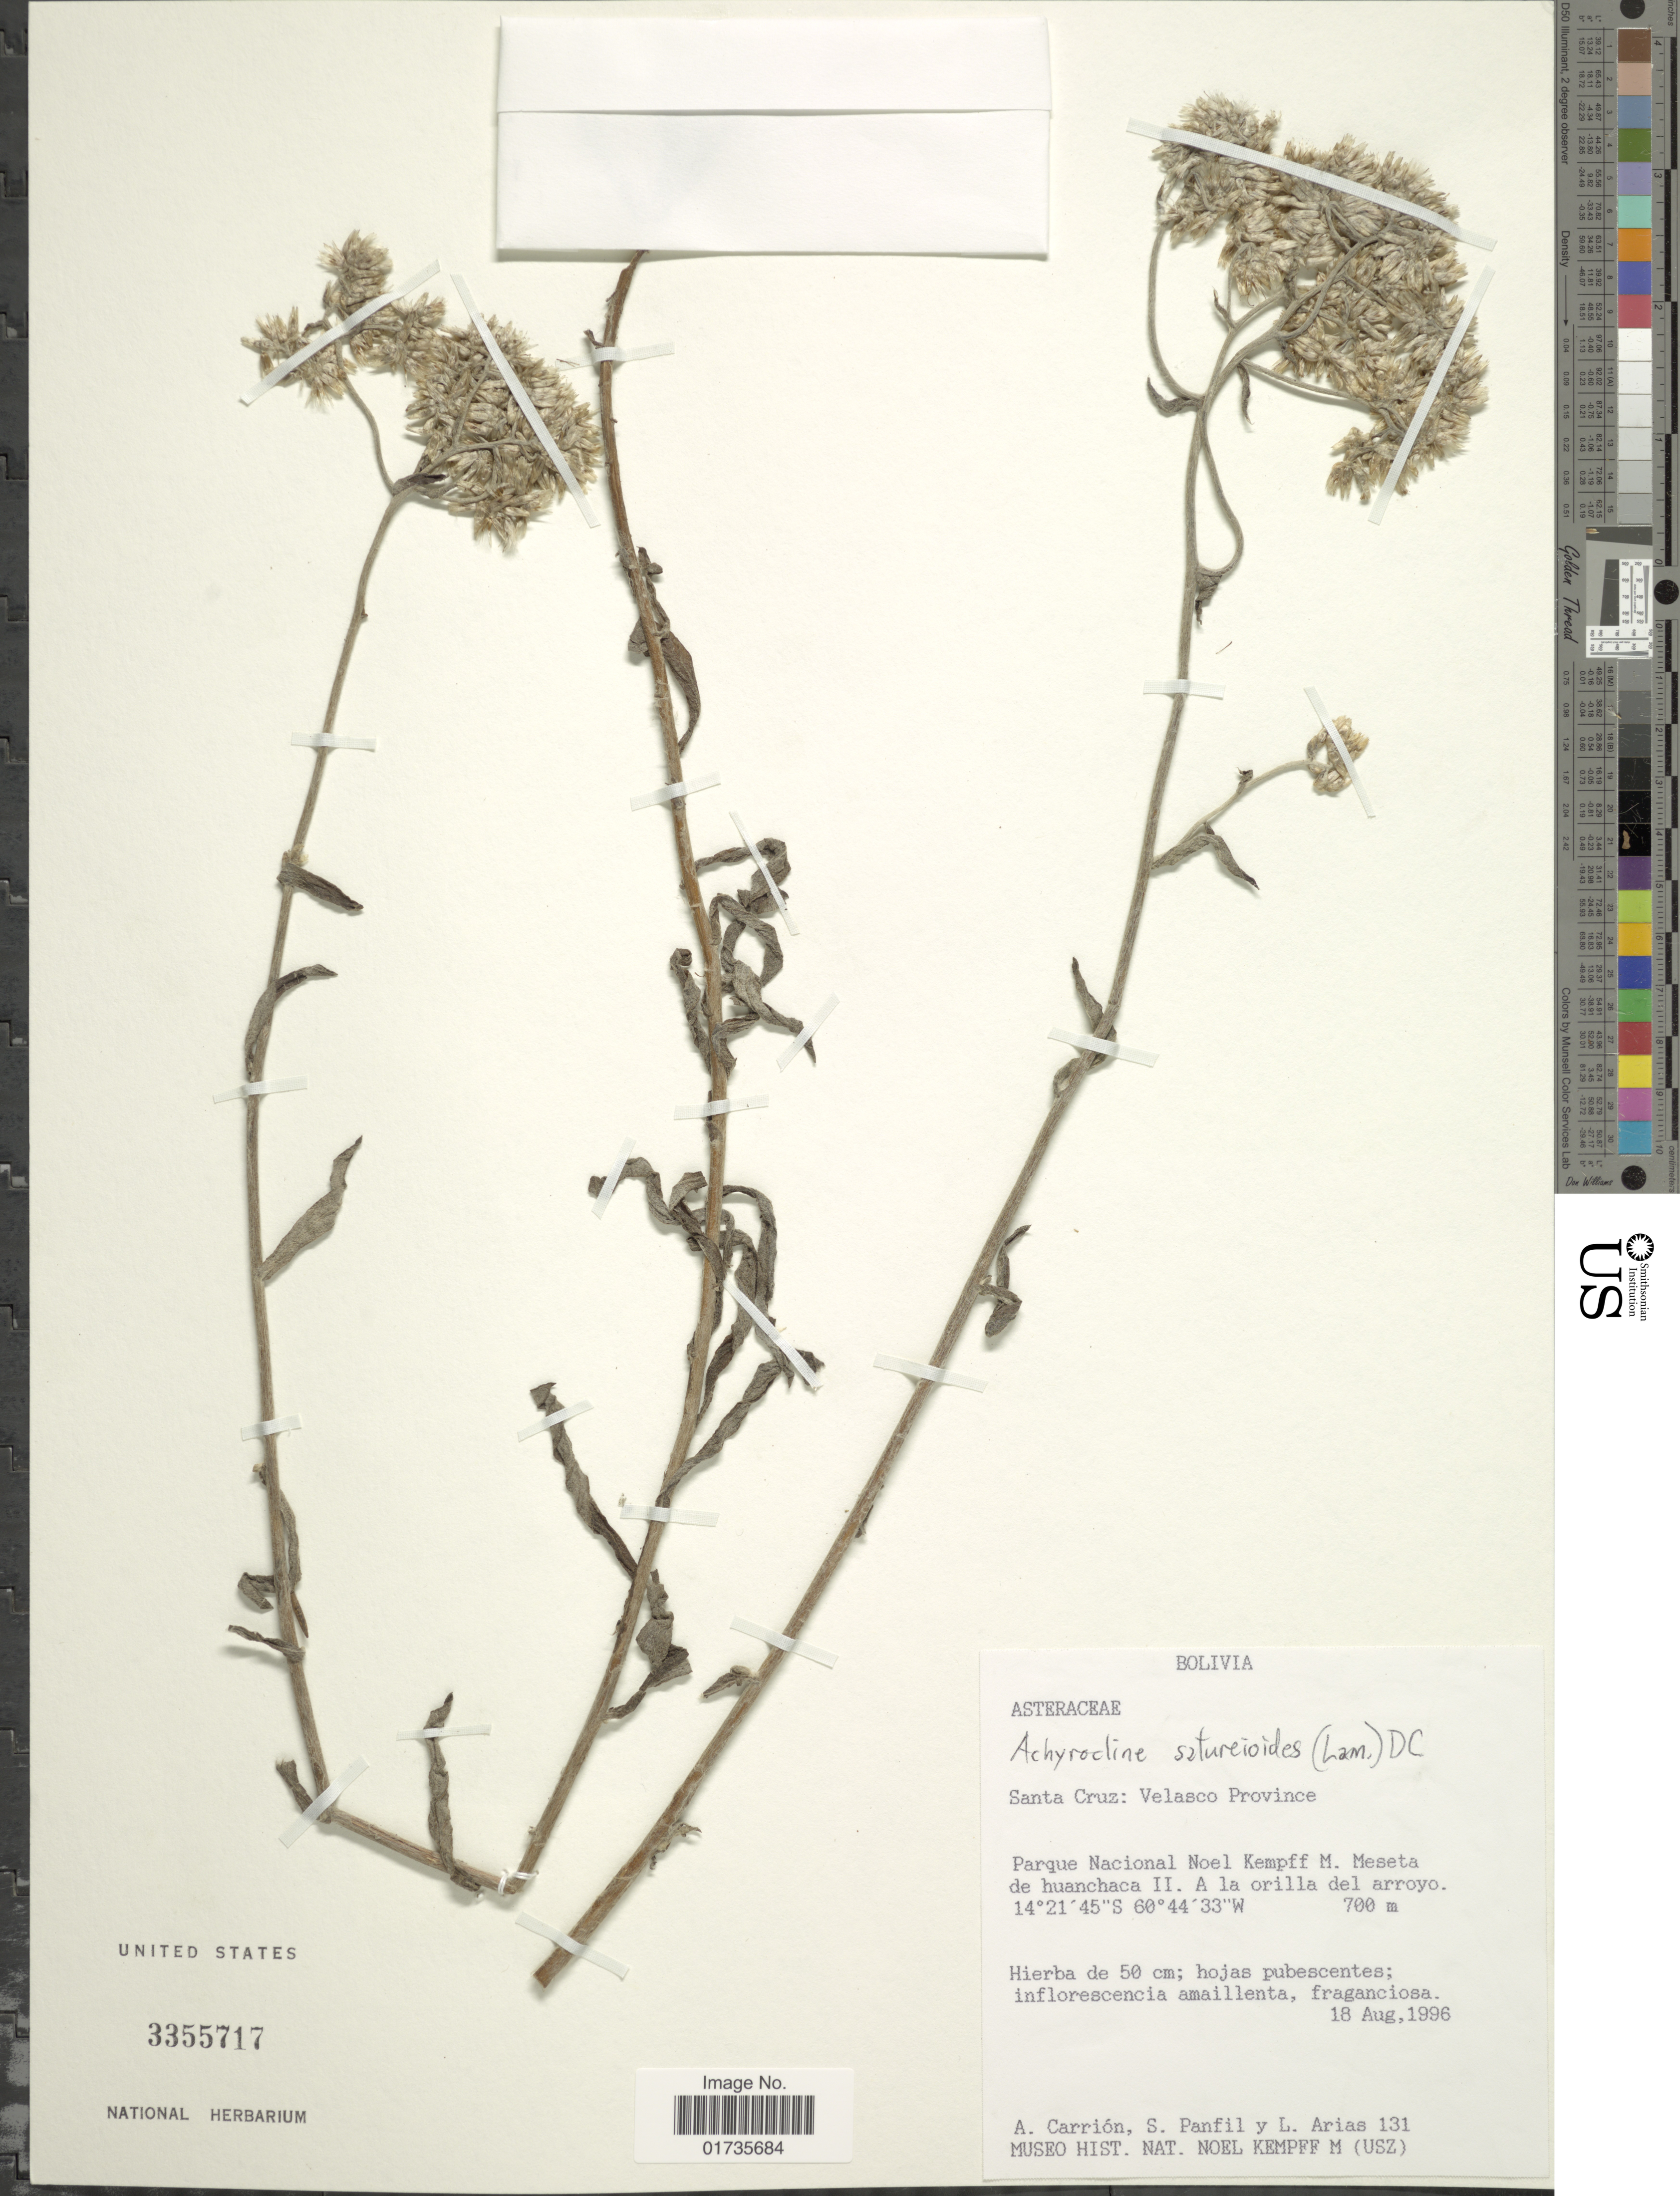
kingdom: Plantae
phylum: Tracheophyta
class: Magnoliopsida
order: Asterales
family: Asteraceae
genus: Achyrocline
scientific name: Achyrocline satureioides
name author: (Lam.) DC.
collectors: A. Carrión, S. Panfil & L. Arias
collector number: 131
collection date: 1996-08-18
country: Bolivia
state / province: Santa Cruz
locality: Velasco Province, Parque Nacional Noel Kempff M. Meseta de huanchaca II. A la orilla del arroyo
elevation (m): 700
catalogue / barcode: US 3355717